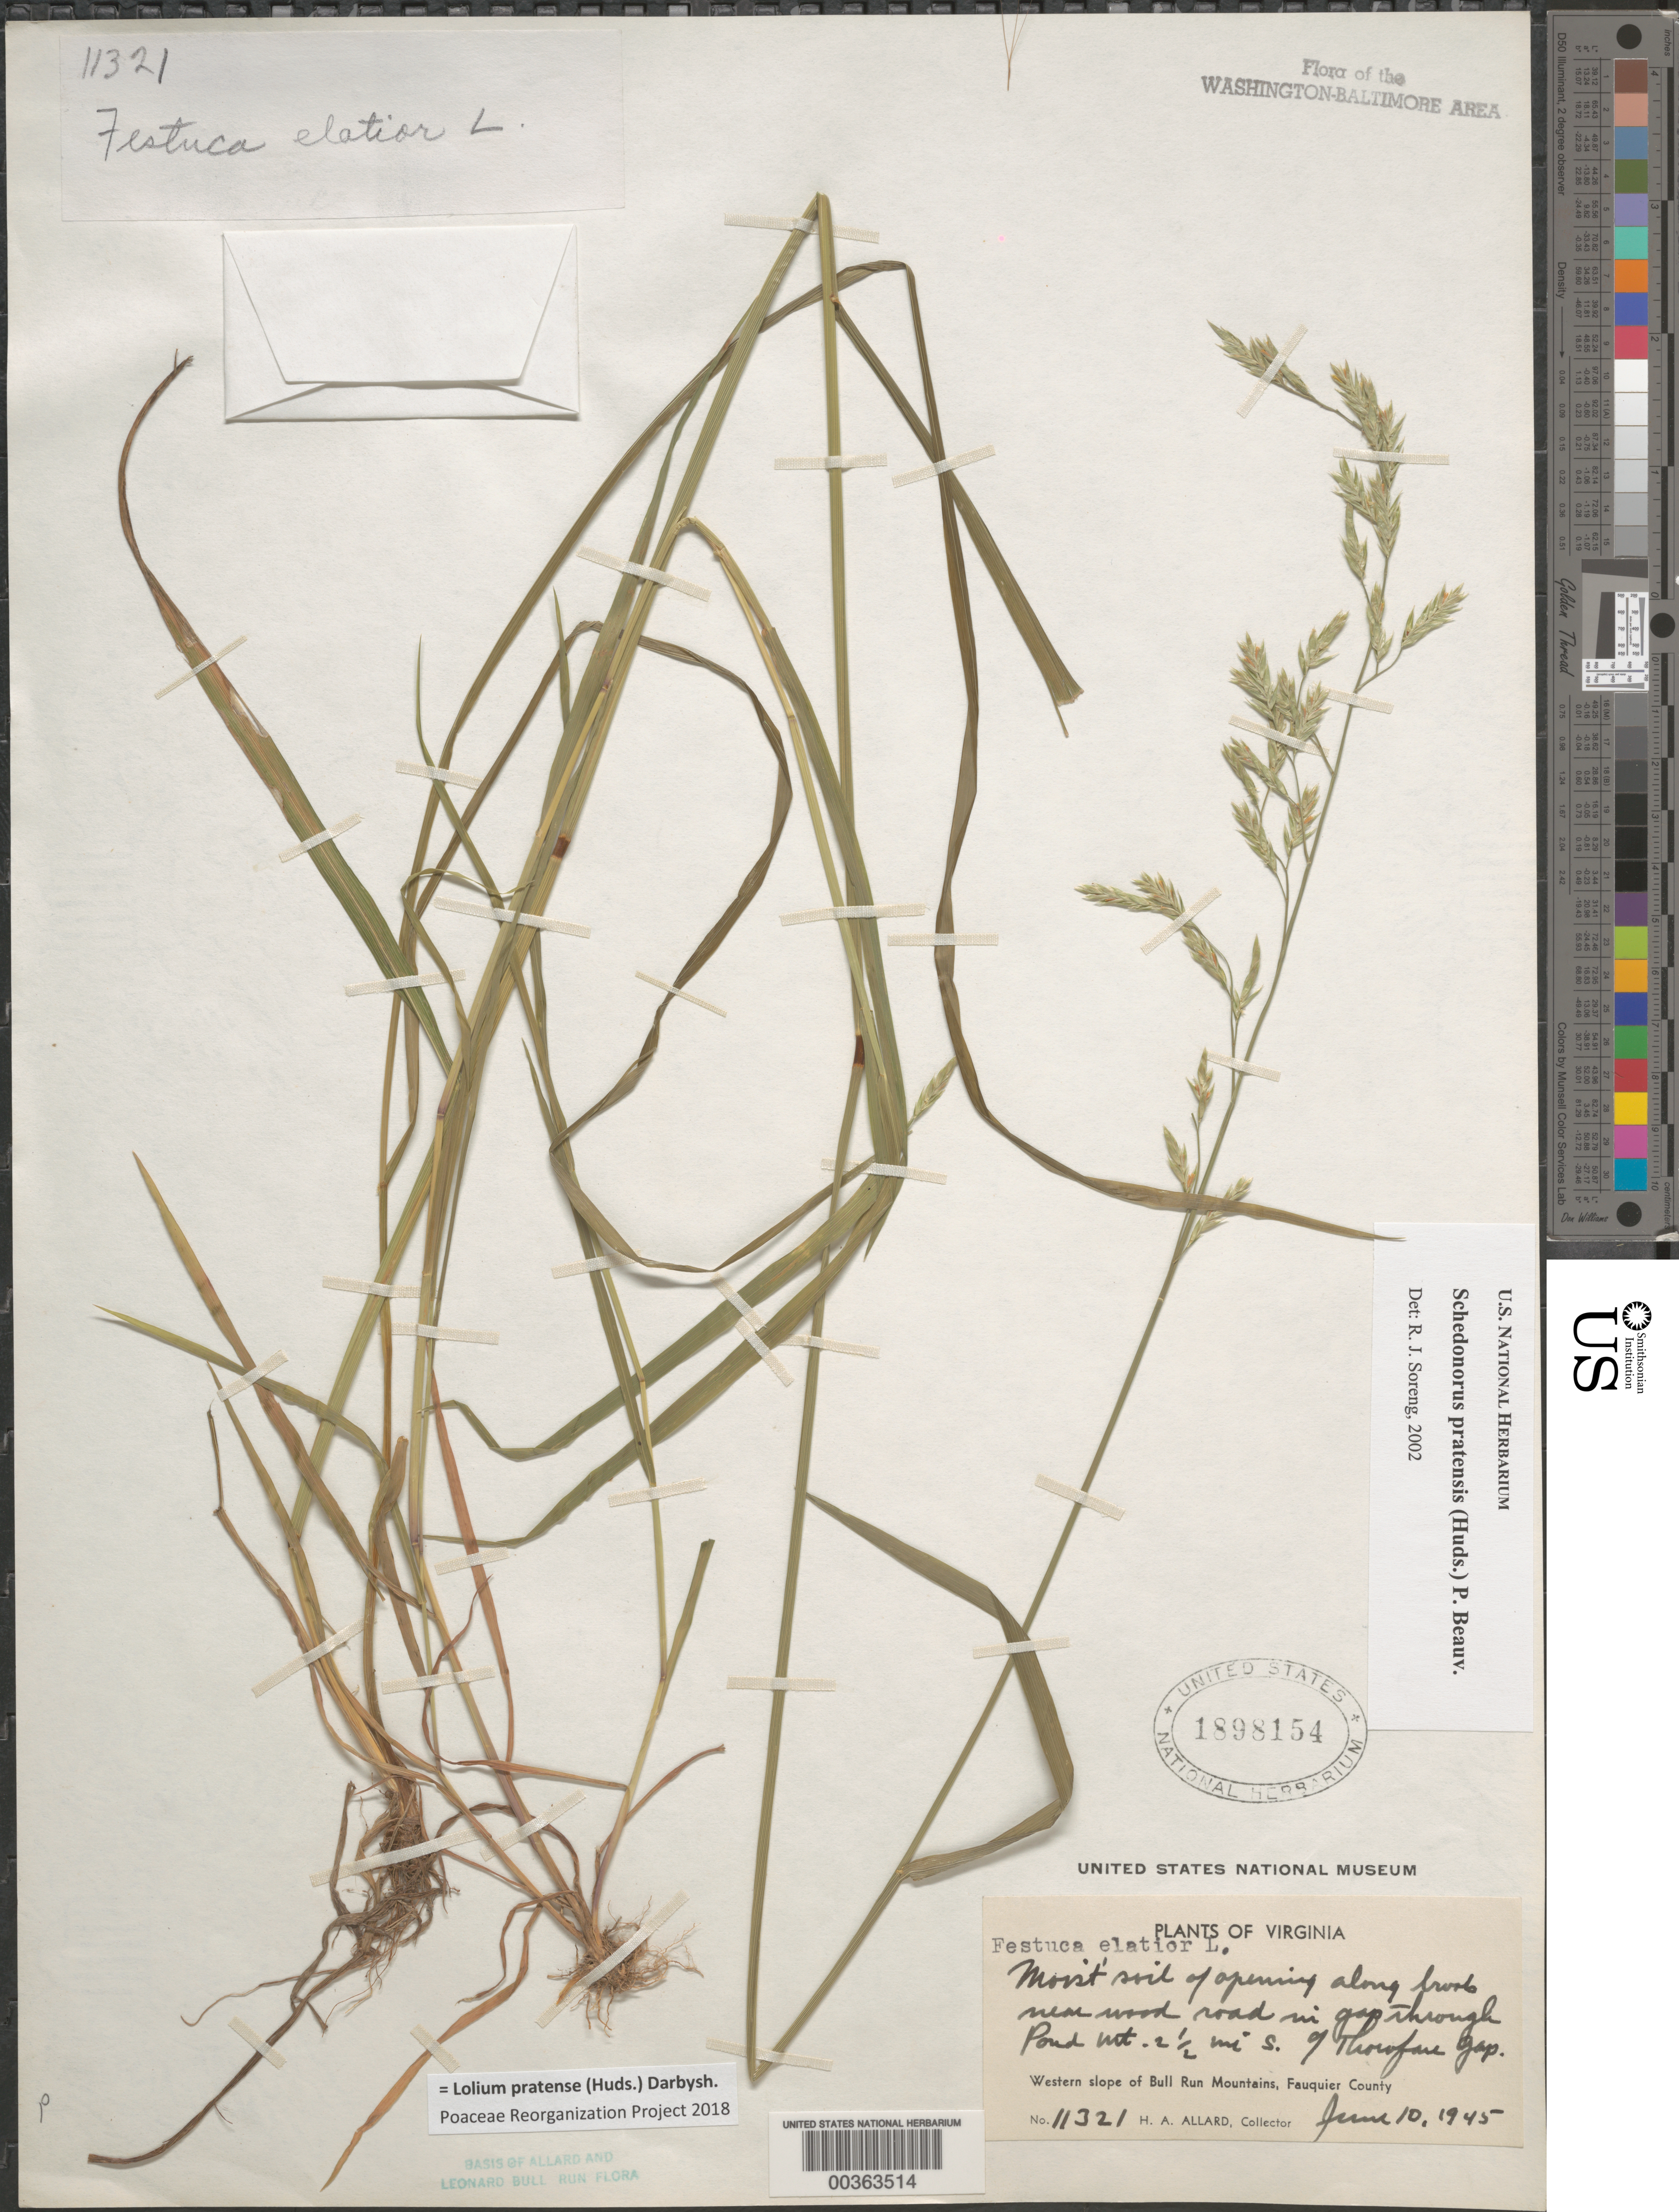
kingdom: Plantae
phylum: Tracheophyta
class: Liliopsida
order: Poales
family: Poaceae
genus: Lolium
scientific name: Lolium pratense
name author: (Huds.) Darbysh.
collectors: H. A. Allard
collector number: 11321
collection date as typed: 10 Jun 1945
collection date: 1945-06-10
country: United States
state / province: Virginia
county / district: Fauquier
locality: South of Thorofare Gap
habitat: Moist soil of opening along brook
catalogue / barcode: US 1898154